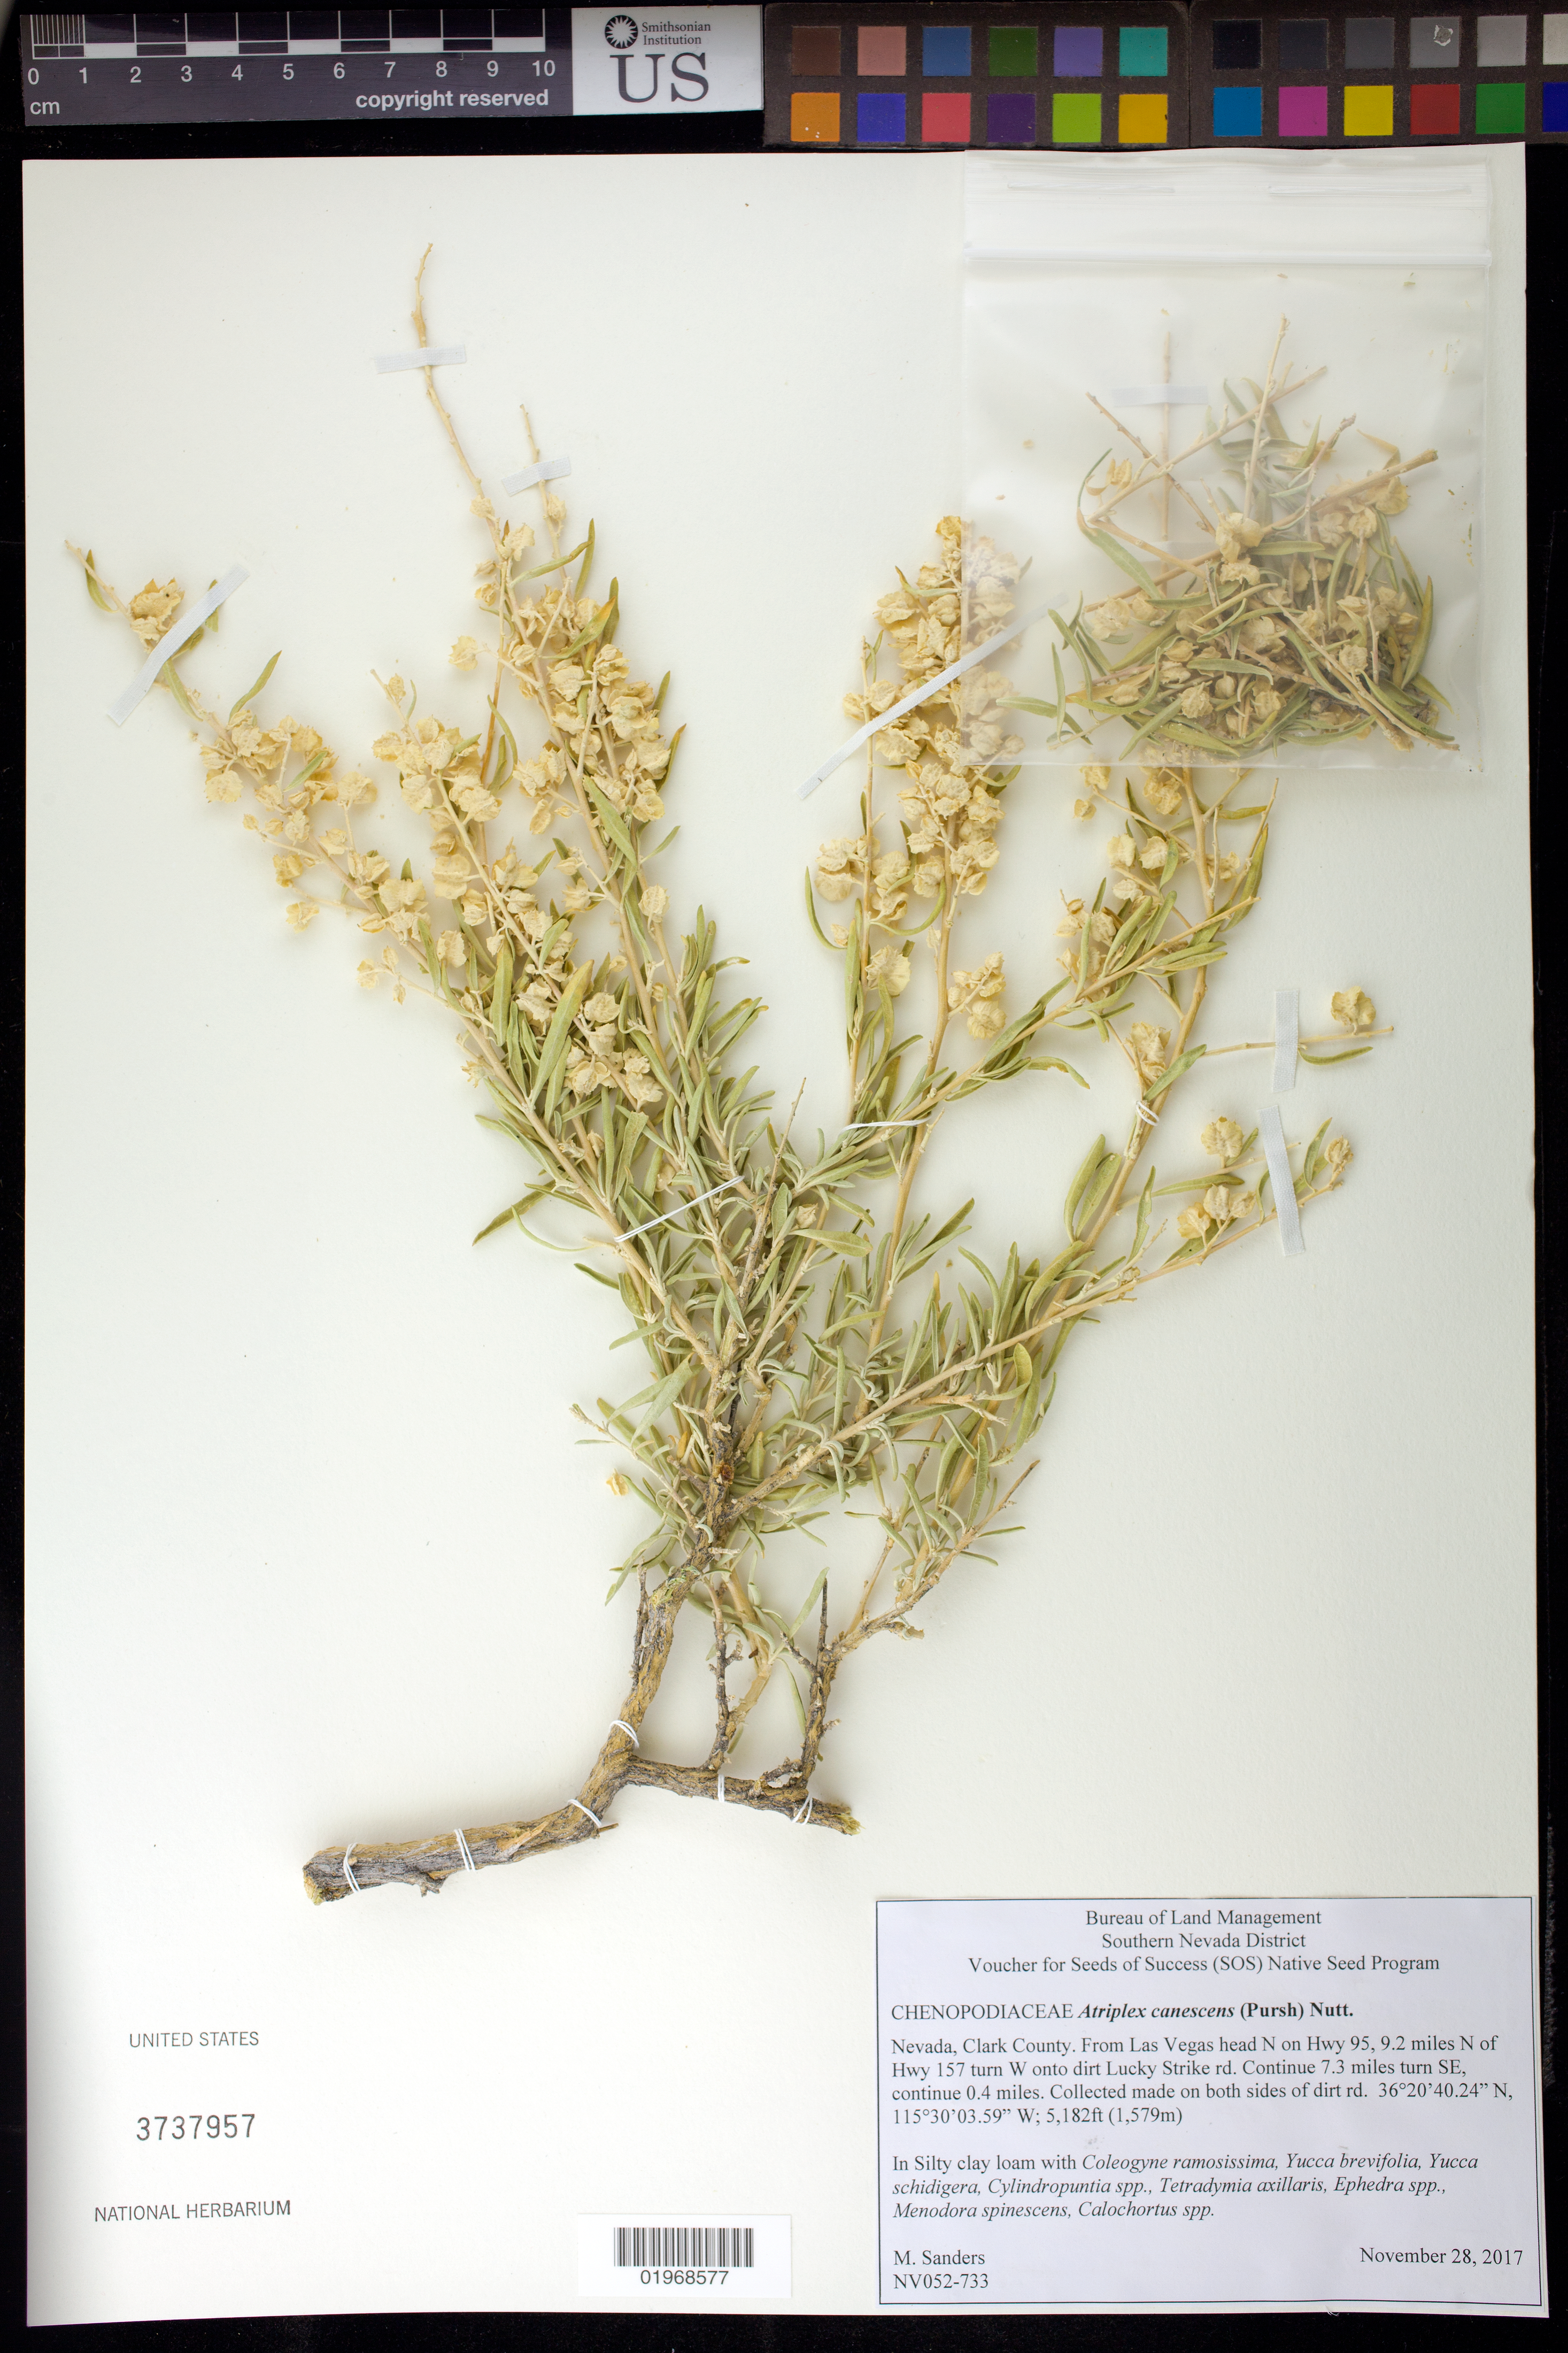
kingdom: Plantae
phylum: Tracheophyta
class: Magnoliopsida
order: Caryophyllales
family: Amaranthaceae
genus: Atriplex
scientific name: Atriplex canescens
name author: (Pursh) Nutt.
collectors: M. Sanders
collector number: NV052-733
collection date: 2017-11-28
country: United States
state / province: Nevada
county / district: Clark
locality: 7.3 mi on Lucky Strike Rd from N Hwy157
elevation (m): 1579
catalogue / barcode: US 3737957